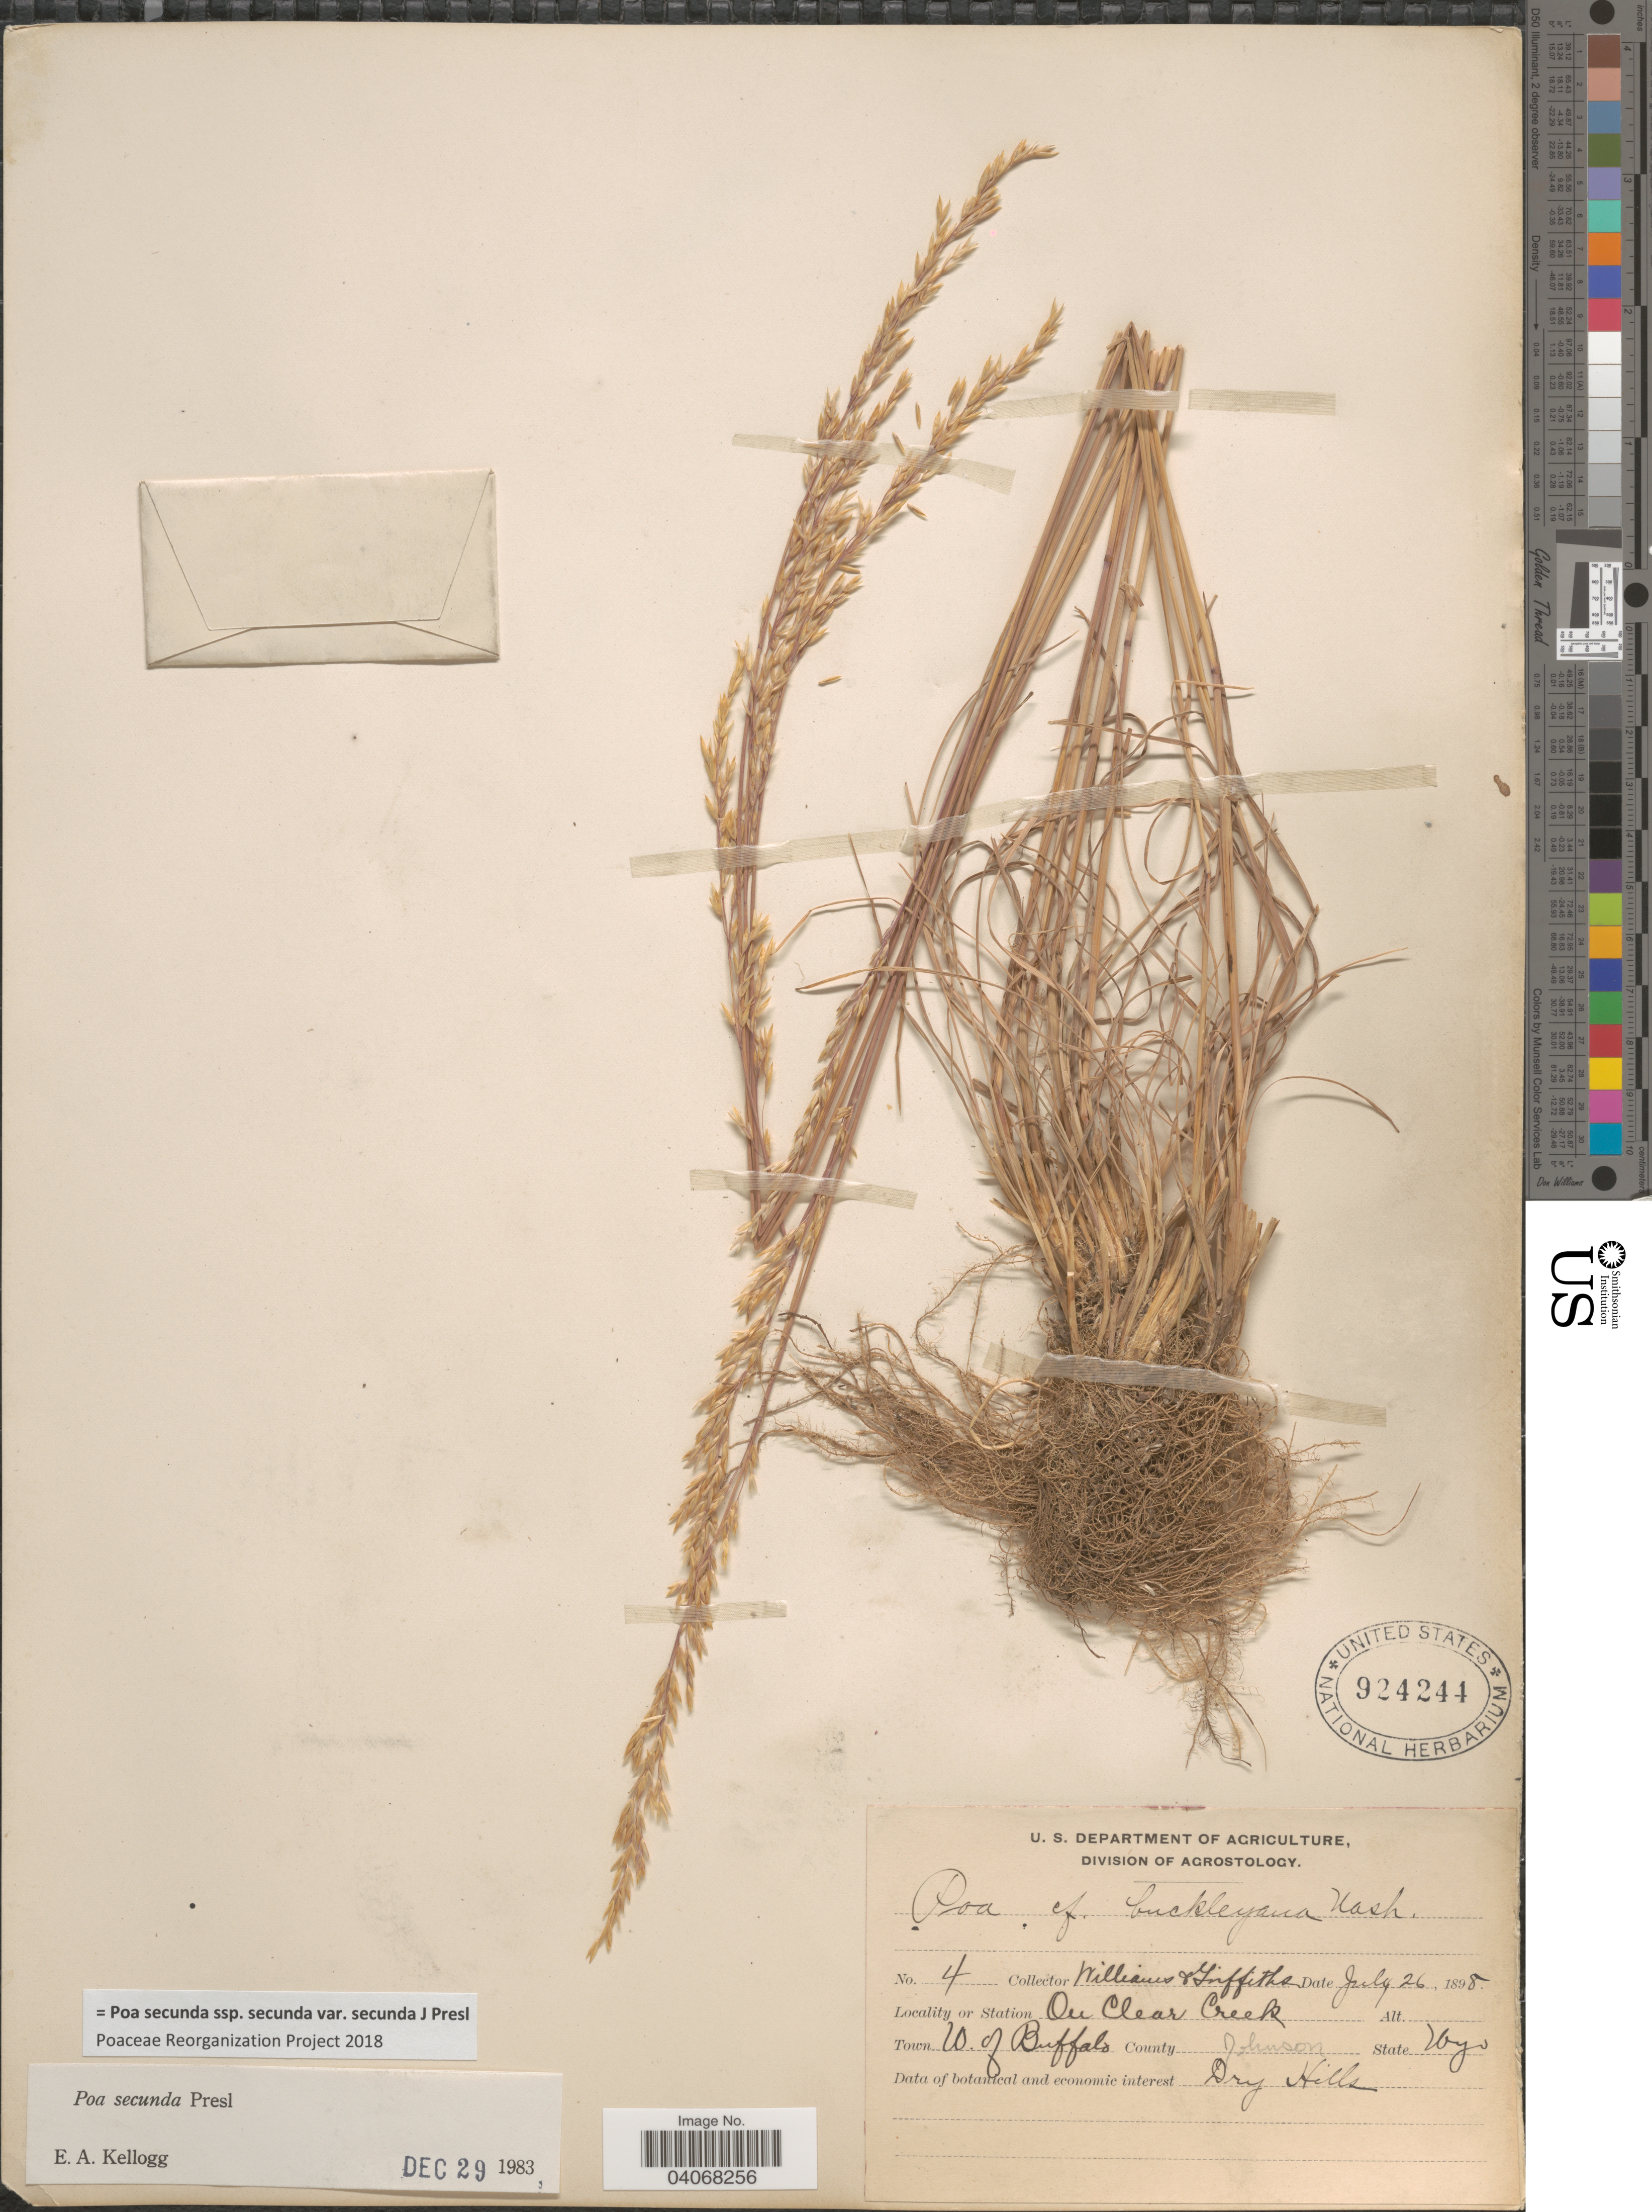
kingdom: Plantae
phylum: Tracheophyta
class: Liliopsida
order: Poales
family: Poaceae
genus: Poa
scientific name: Poa secunda subsp. secunda var. secunda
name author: J. Presl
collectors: -- Williams & -- Griffiths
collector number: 4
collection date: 1898-07-26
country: United States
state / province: Wyoming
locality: On Clear Creek. Town W. of Buffalo. County Johnson.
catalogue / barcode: US 924244